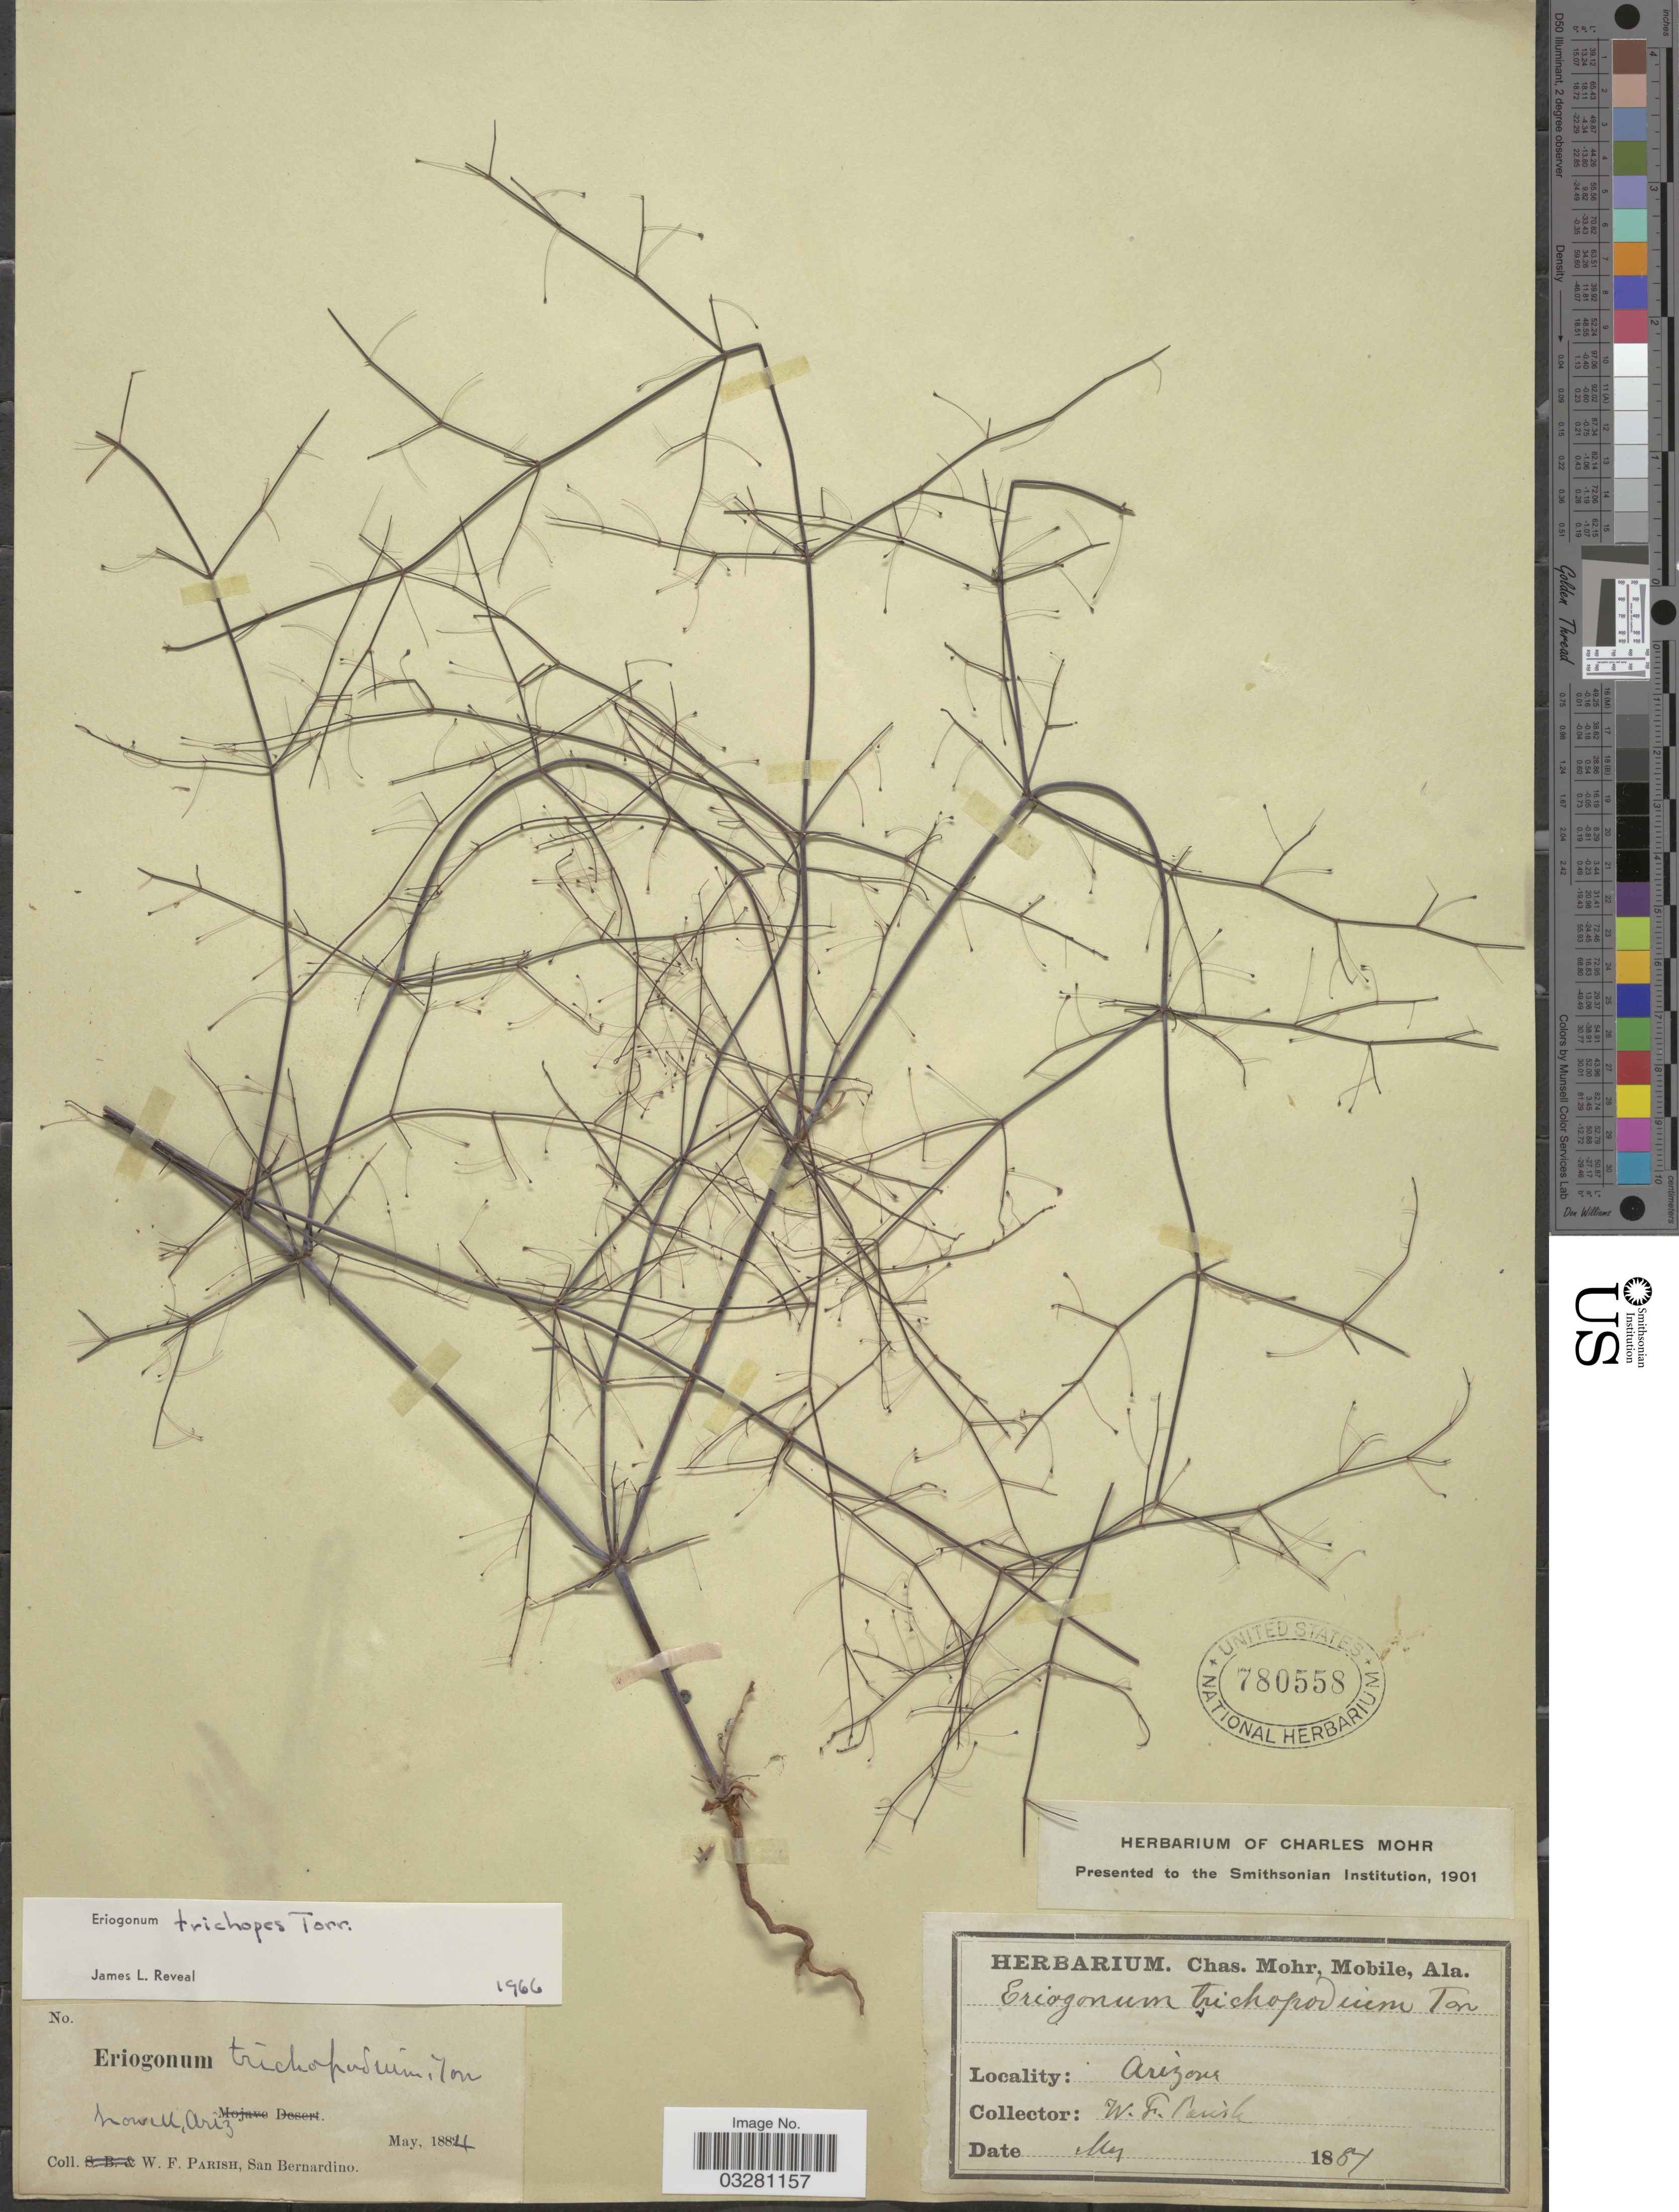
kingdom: Plantae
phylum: Tracheophyta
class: Magnoliopsida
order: Caryophyllales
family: Polygonaceae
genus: Eriogonum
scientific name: Eriogonum trichopes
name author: Torr.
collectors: W. F. Parish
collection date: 1884-05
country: United States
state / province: Arizona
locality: Lowell, Ariz.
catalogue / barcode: US 780558